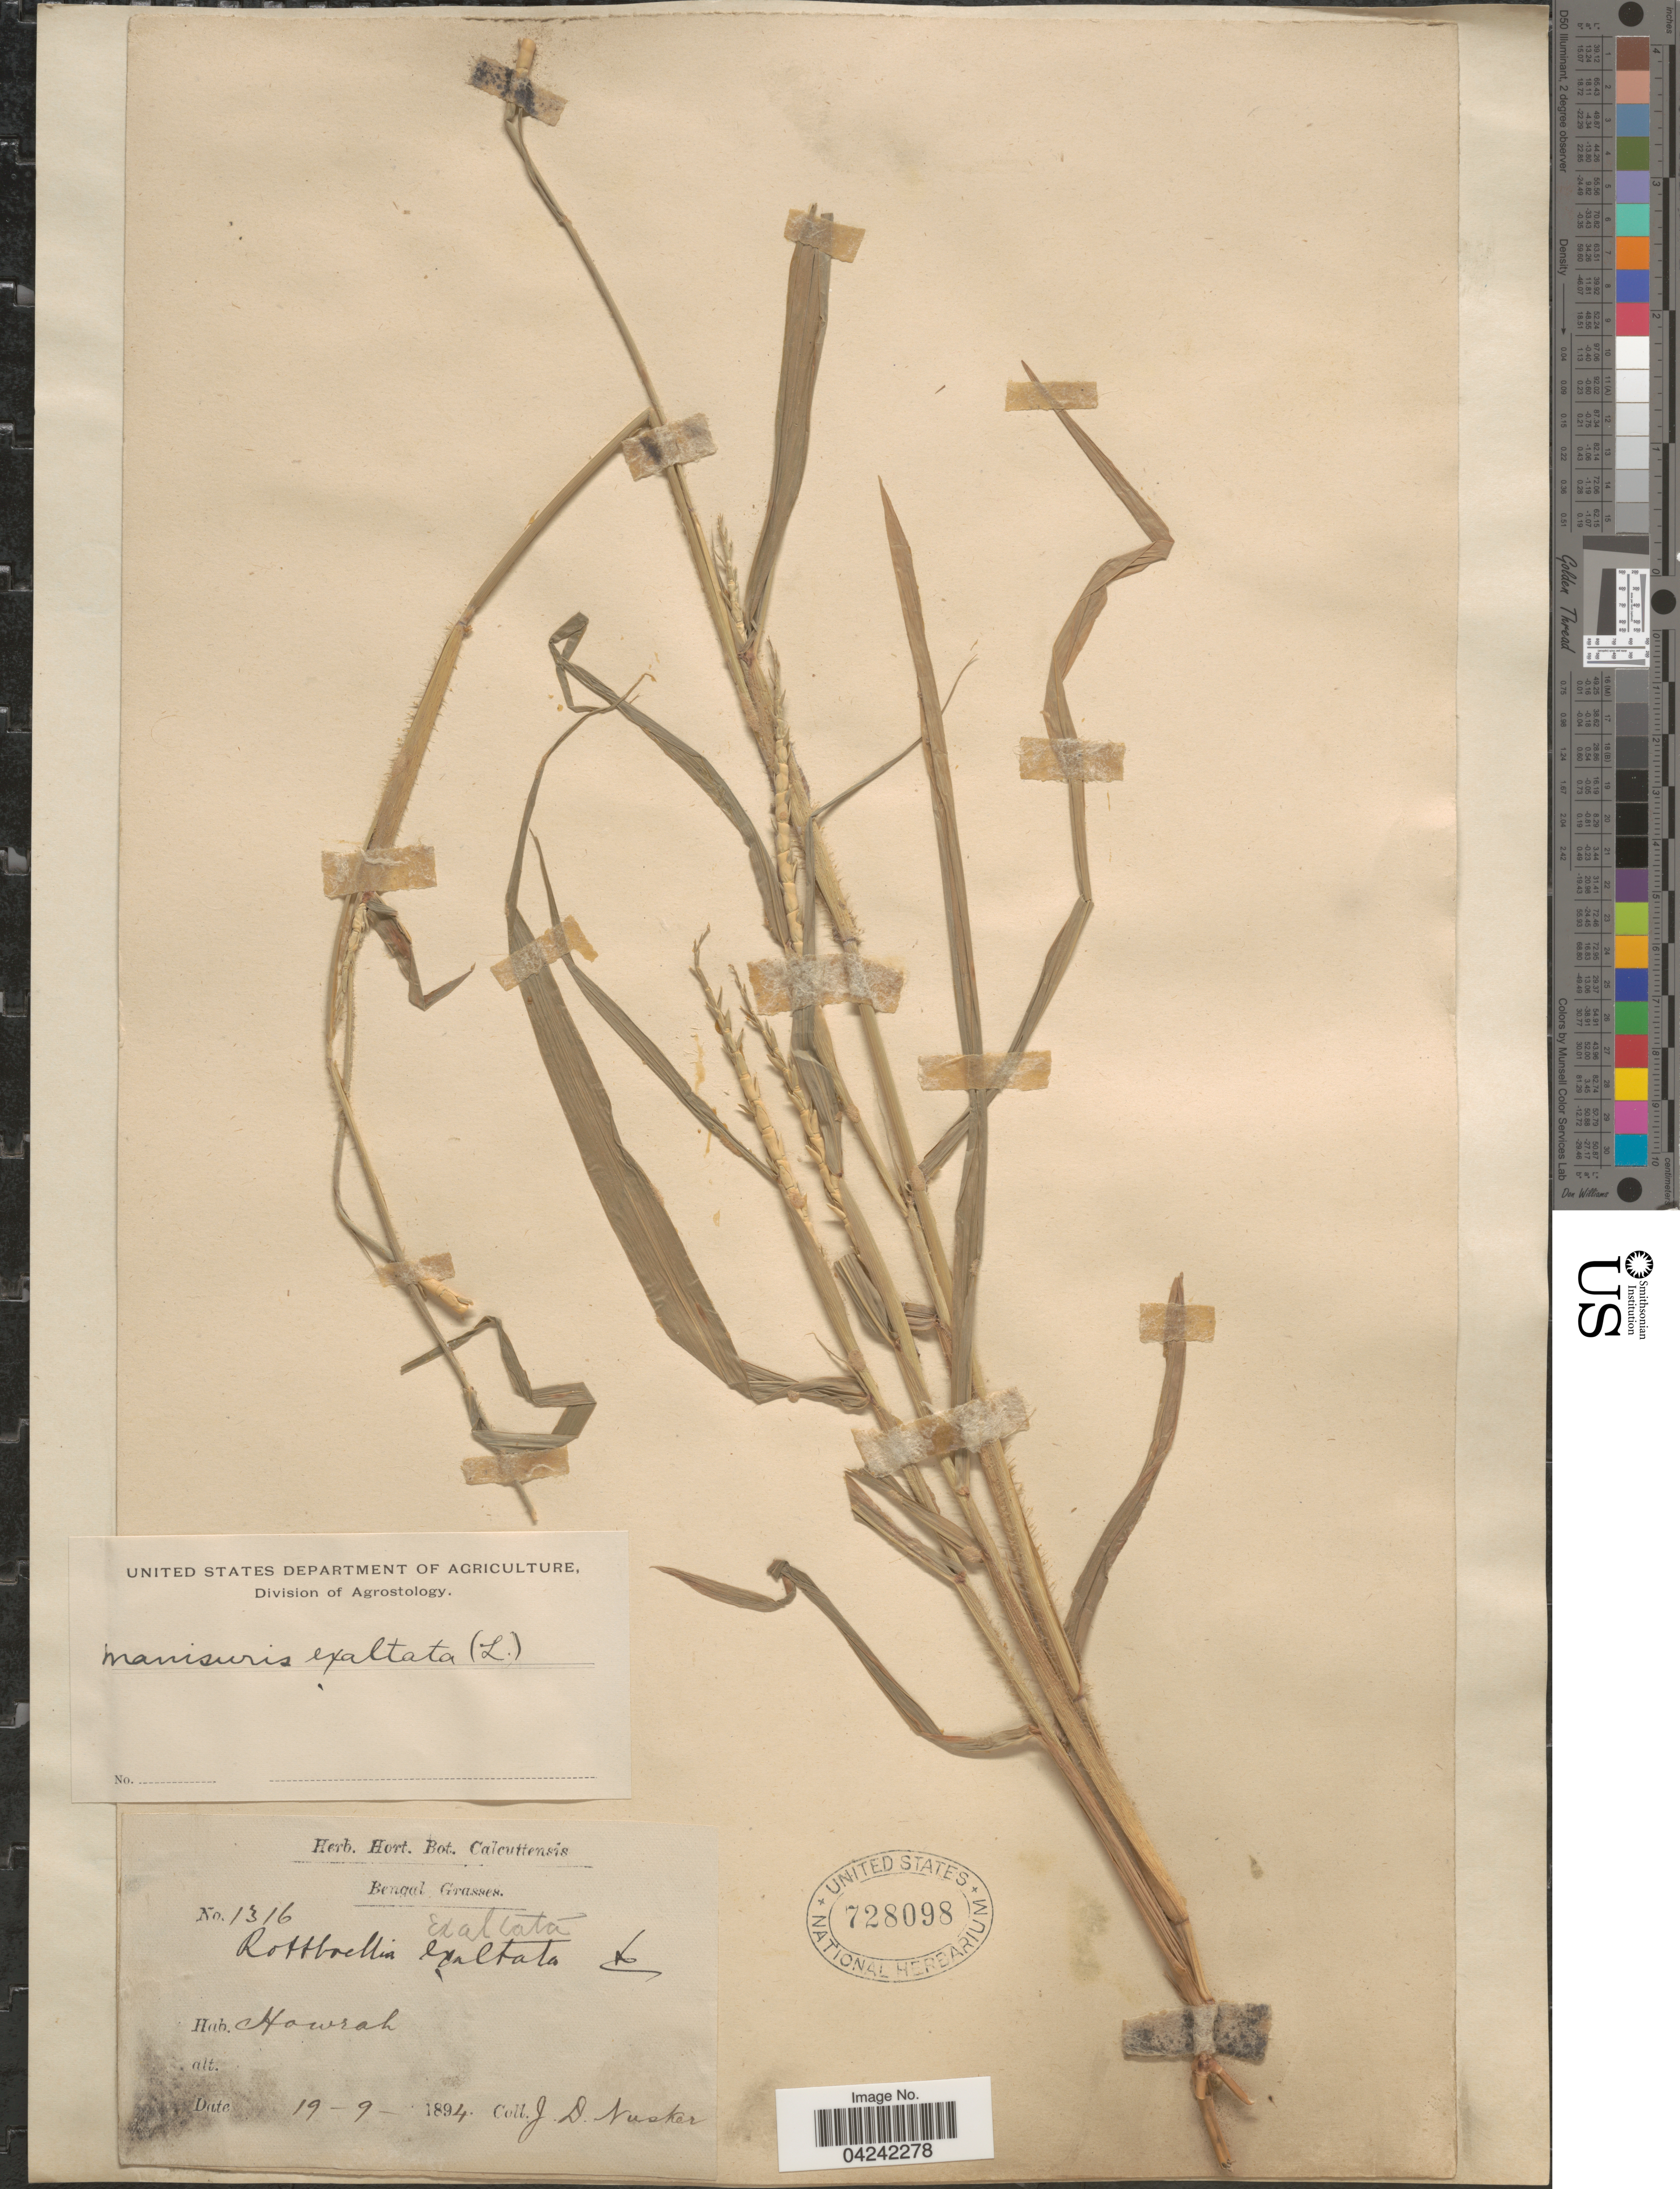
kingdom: Plantae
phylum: Tracheophyta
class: Liliopsida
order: Poales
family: Poaceae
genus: Rottboellia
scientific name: Rottboellia cochinchinensis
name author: (Lour.) Clayton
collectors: J. Nusker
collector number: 1316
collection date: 1894-09-19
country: India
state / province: West Bengal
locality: Bengal. Howrah.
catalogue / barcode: US 728098